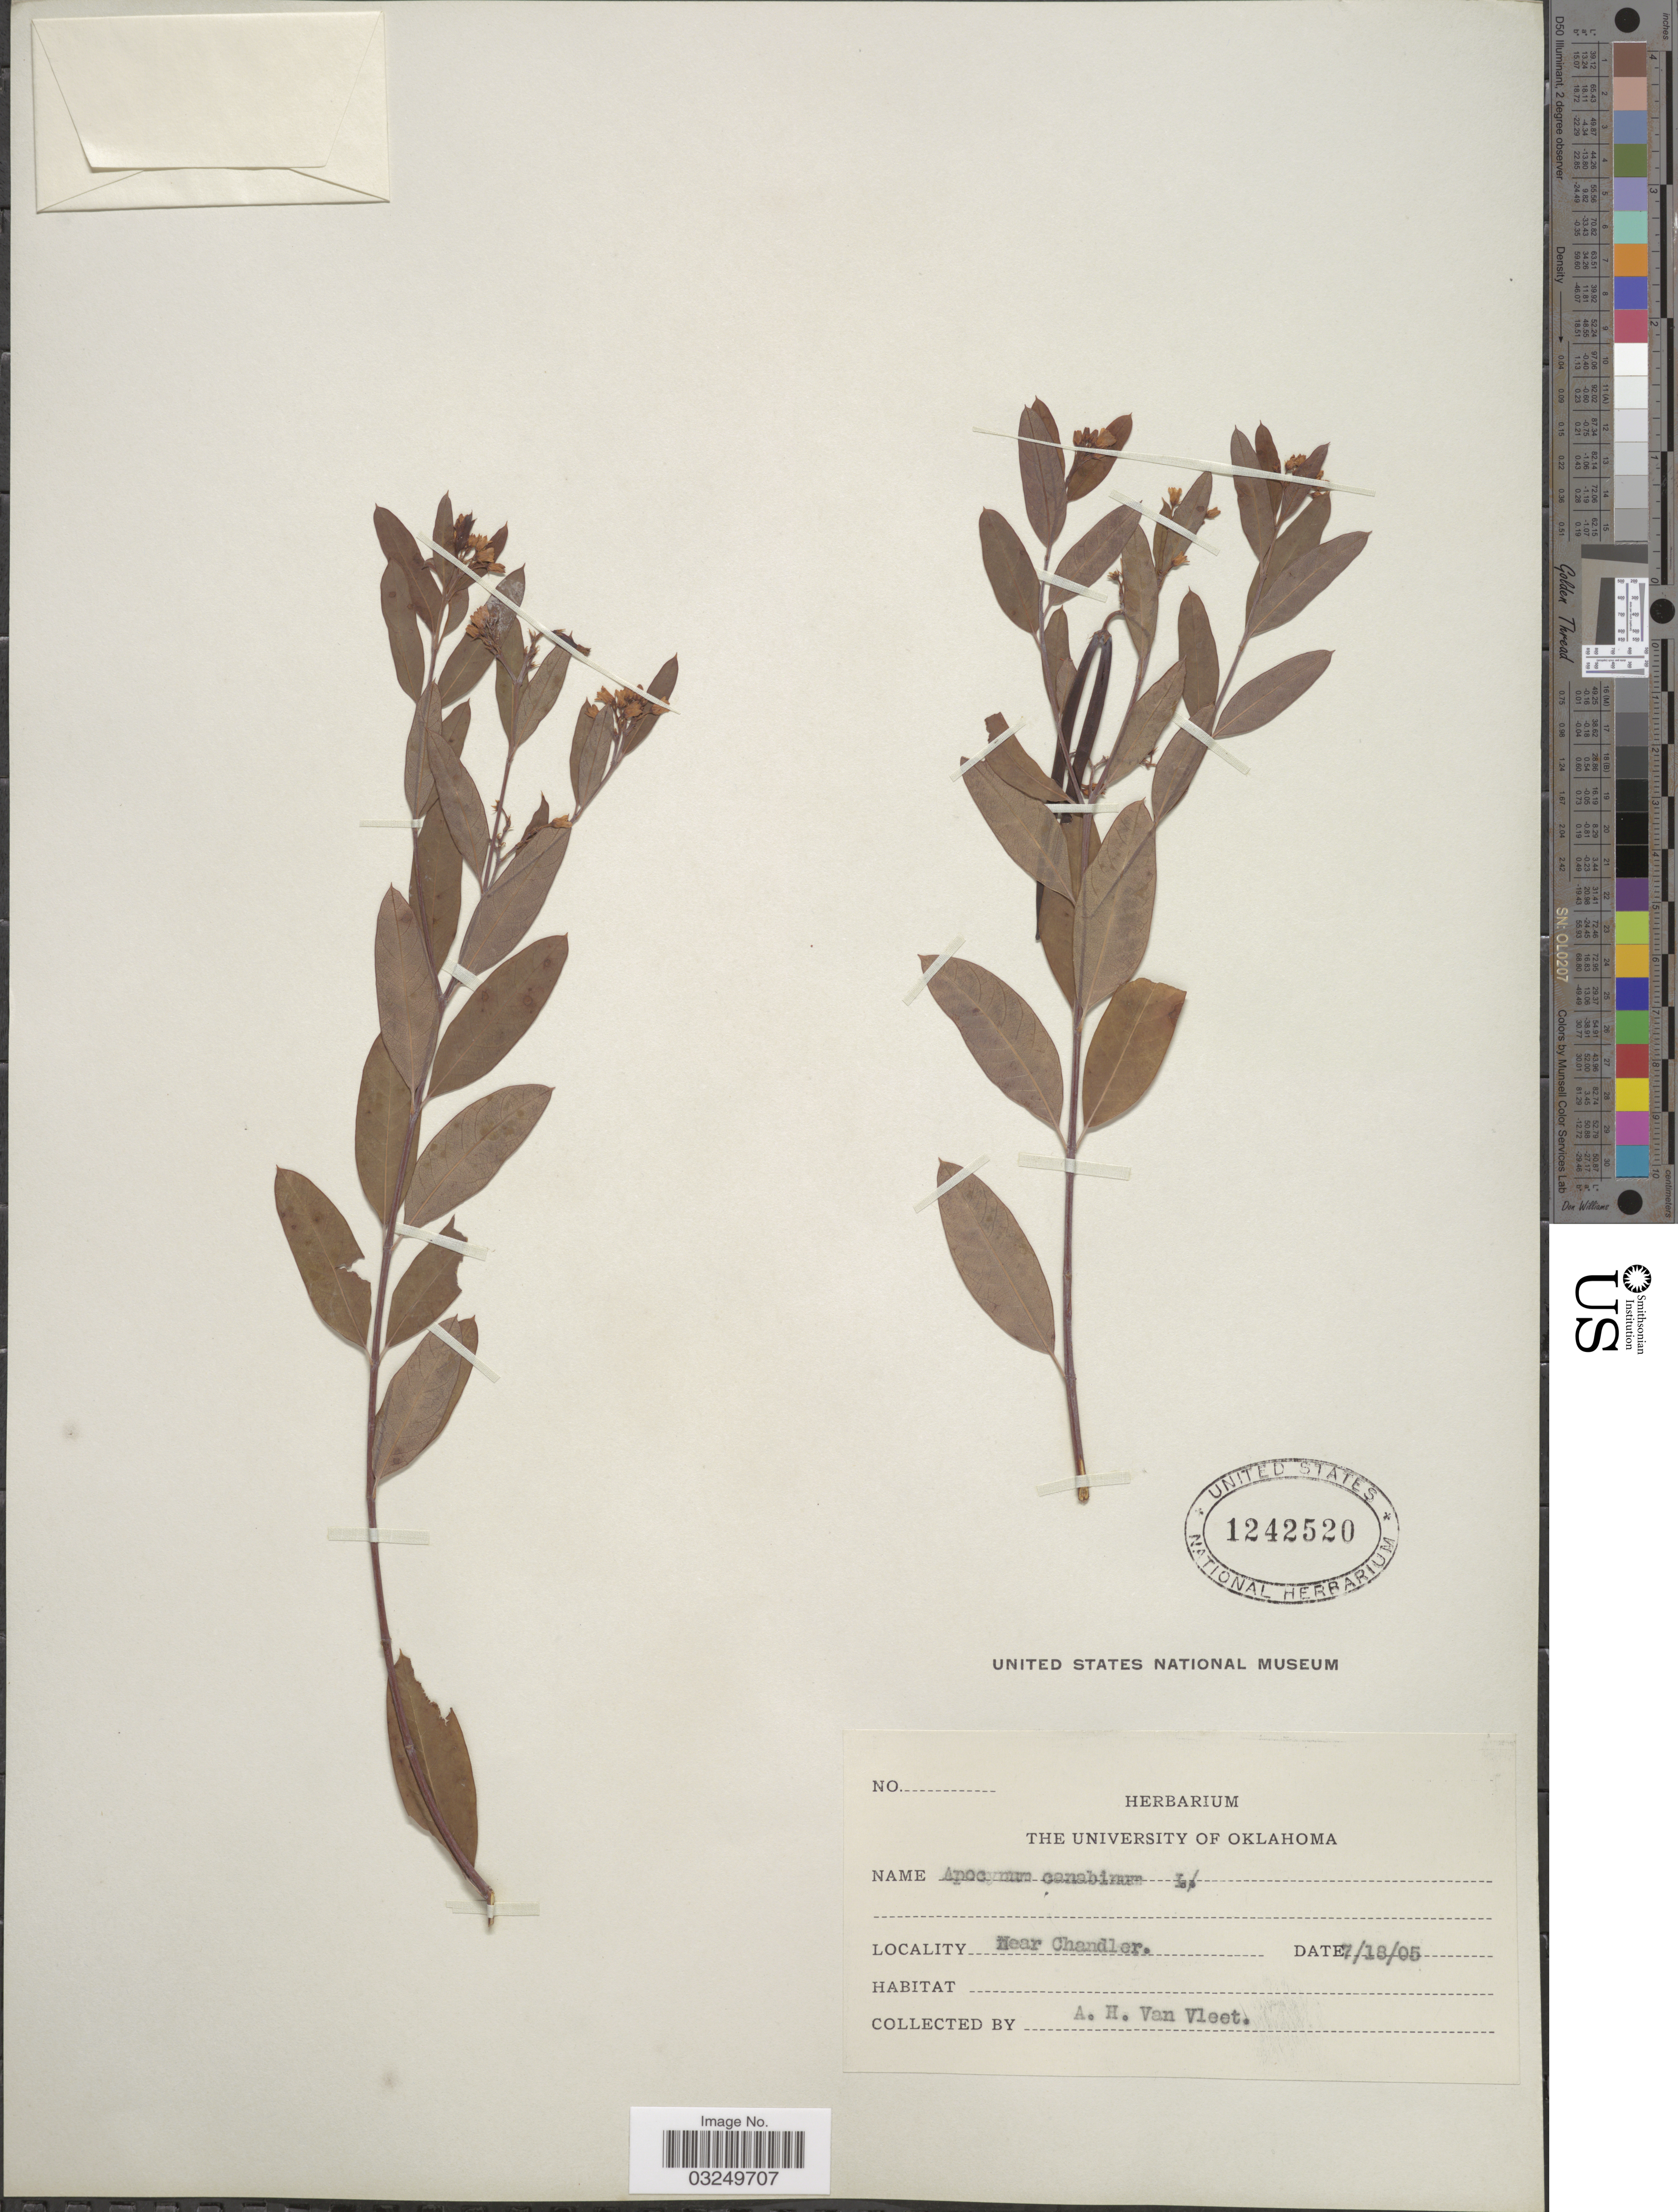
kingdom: Plantae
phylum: Tracheophyta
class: Magnoliopsida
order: Gentianales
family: Apocynaceae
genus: Apocynum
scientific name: Apocynum cannabinum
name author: L.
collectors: A. H. Van Vleet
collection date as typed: Transcribed d/m/y: 18/7/5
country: United States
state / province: Oklahoma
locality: Near Chandler.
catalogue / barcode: US 1242520